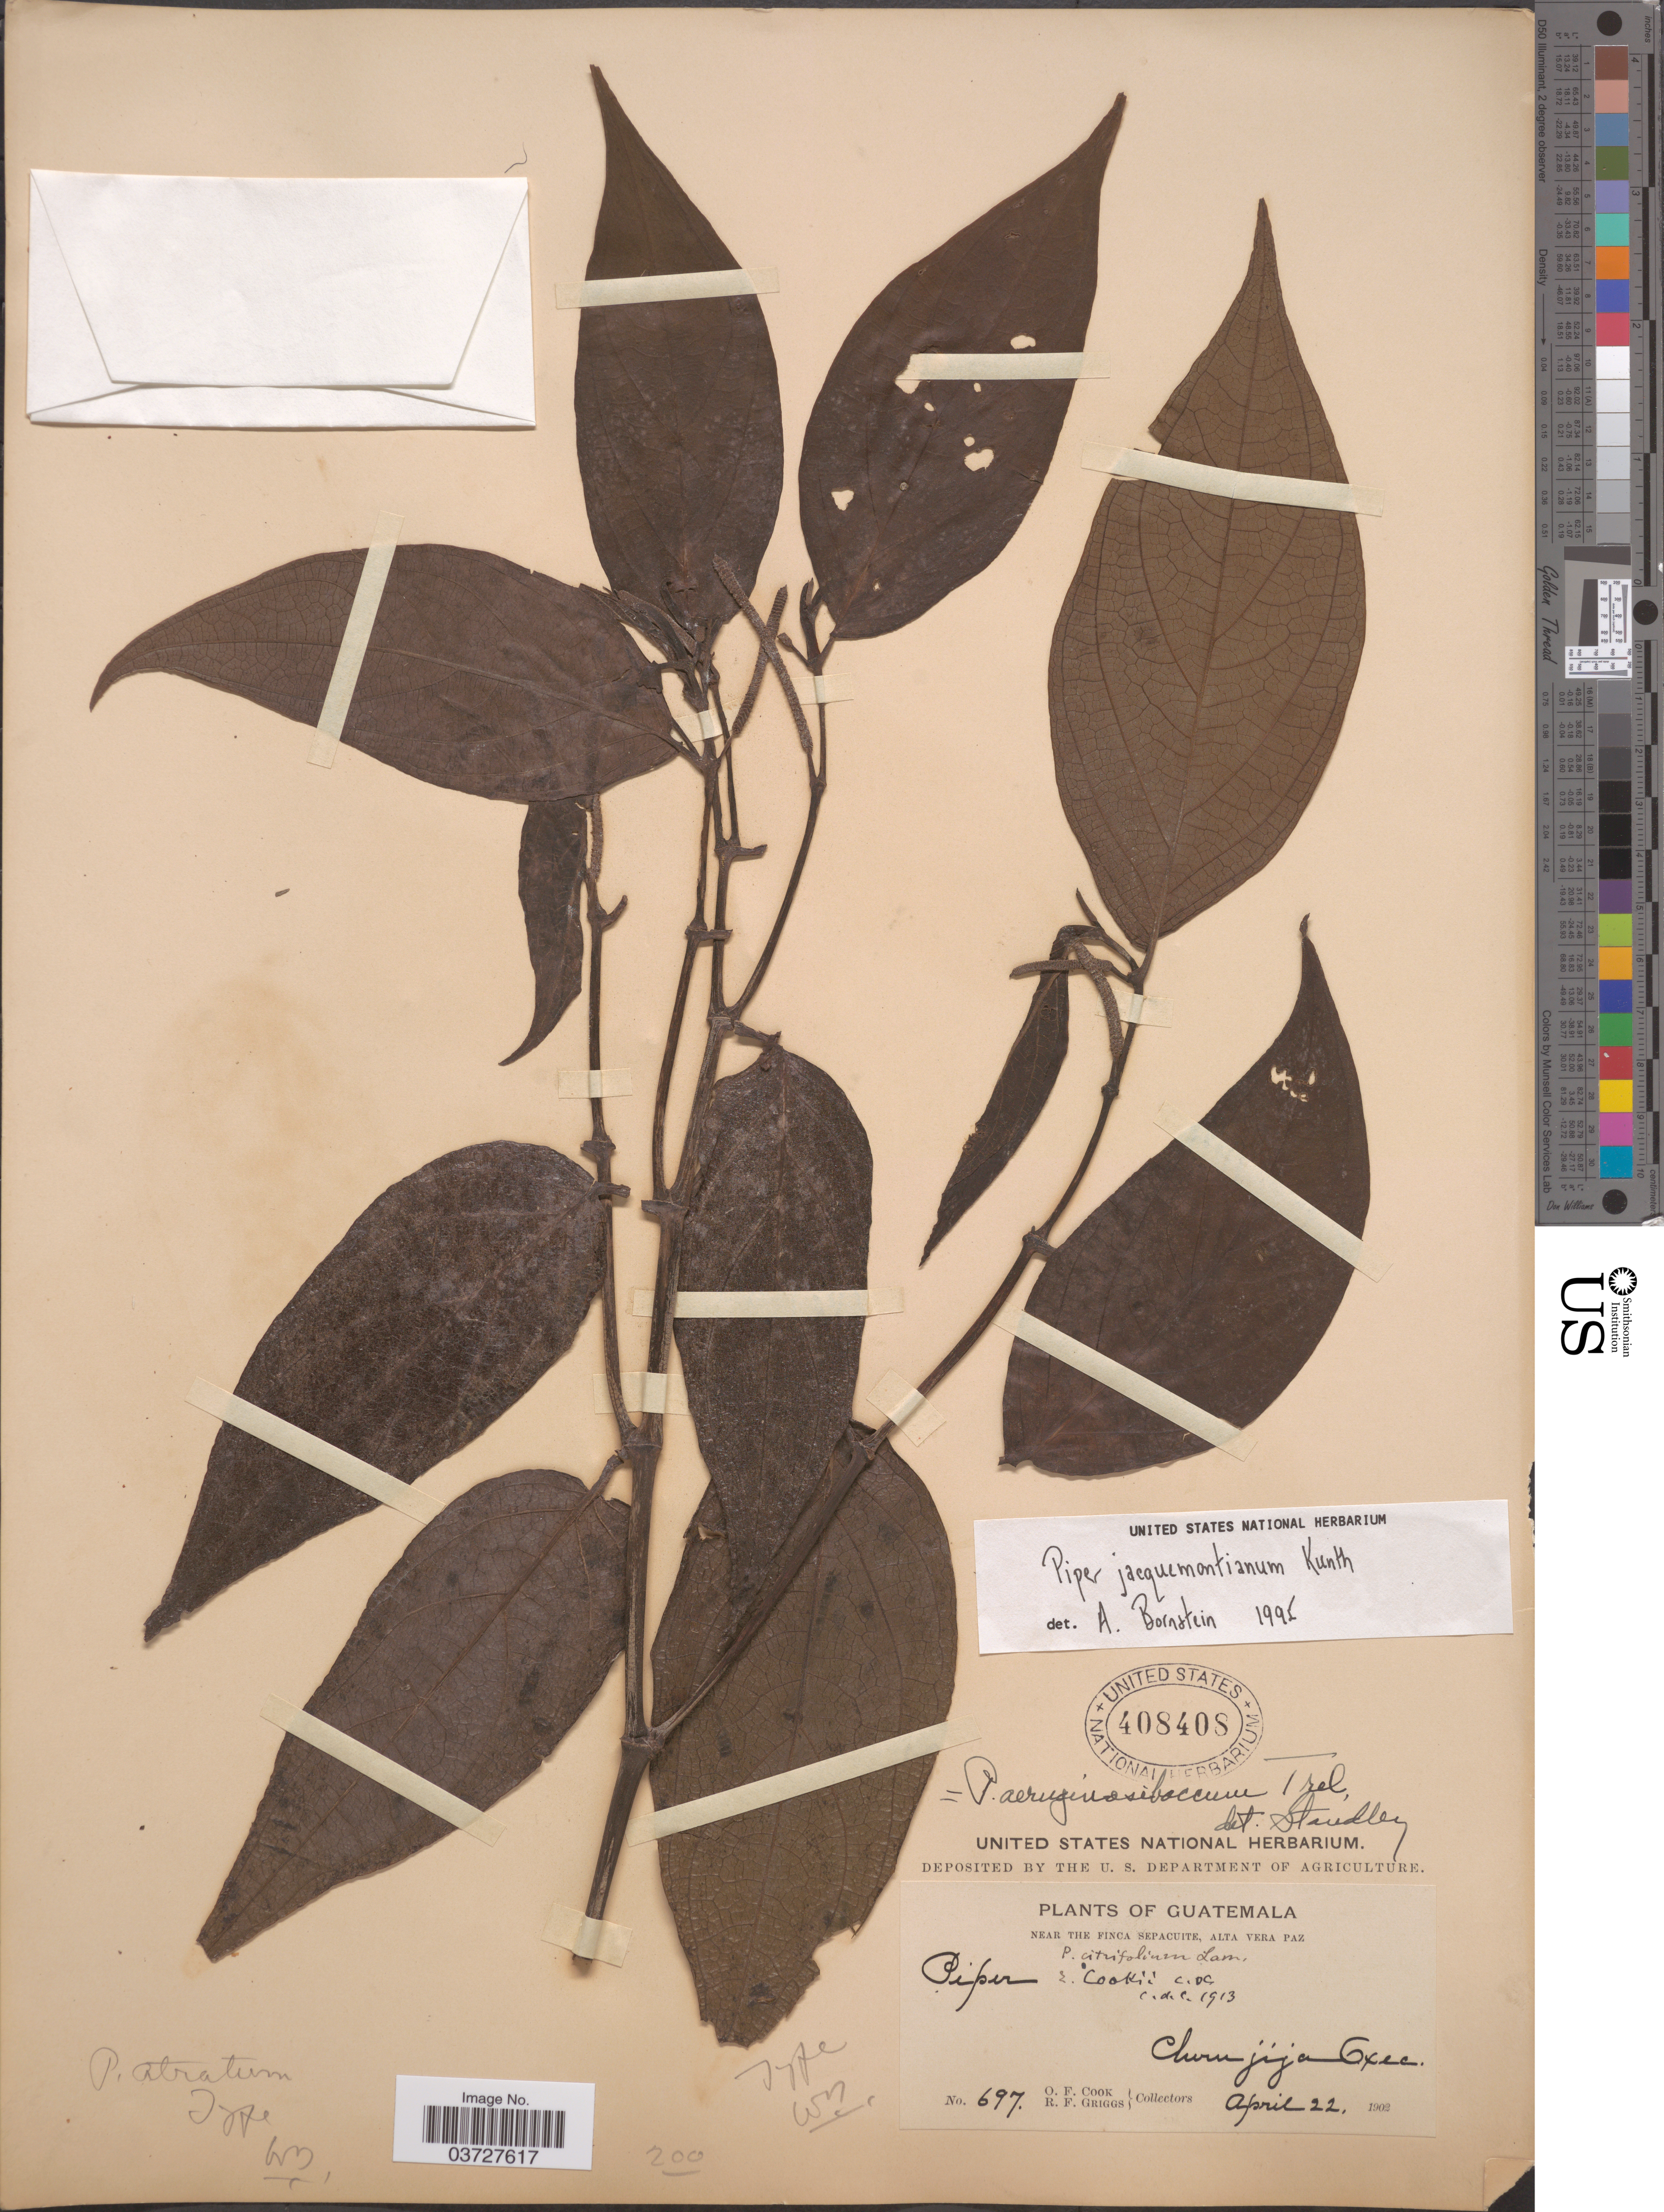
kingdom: Plantae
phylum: Tracheophyta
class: Magnoliopsida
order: Piperales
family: Piperaceae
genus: Piper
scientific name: Piper jacquemontianum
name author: Kunth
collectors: O. F. Cook & R. F. Griggs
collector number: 697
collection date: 1902-04-22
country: Guatemala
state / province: Alta Verapaz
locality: Near the Finca Sepacuite, Alta Vera Paz. Chirujija Oxec.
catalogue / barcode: US 408408